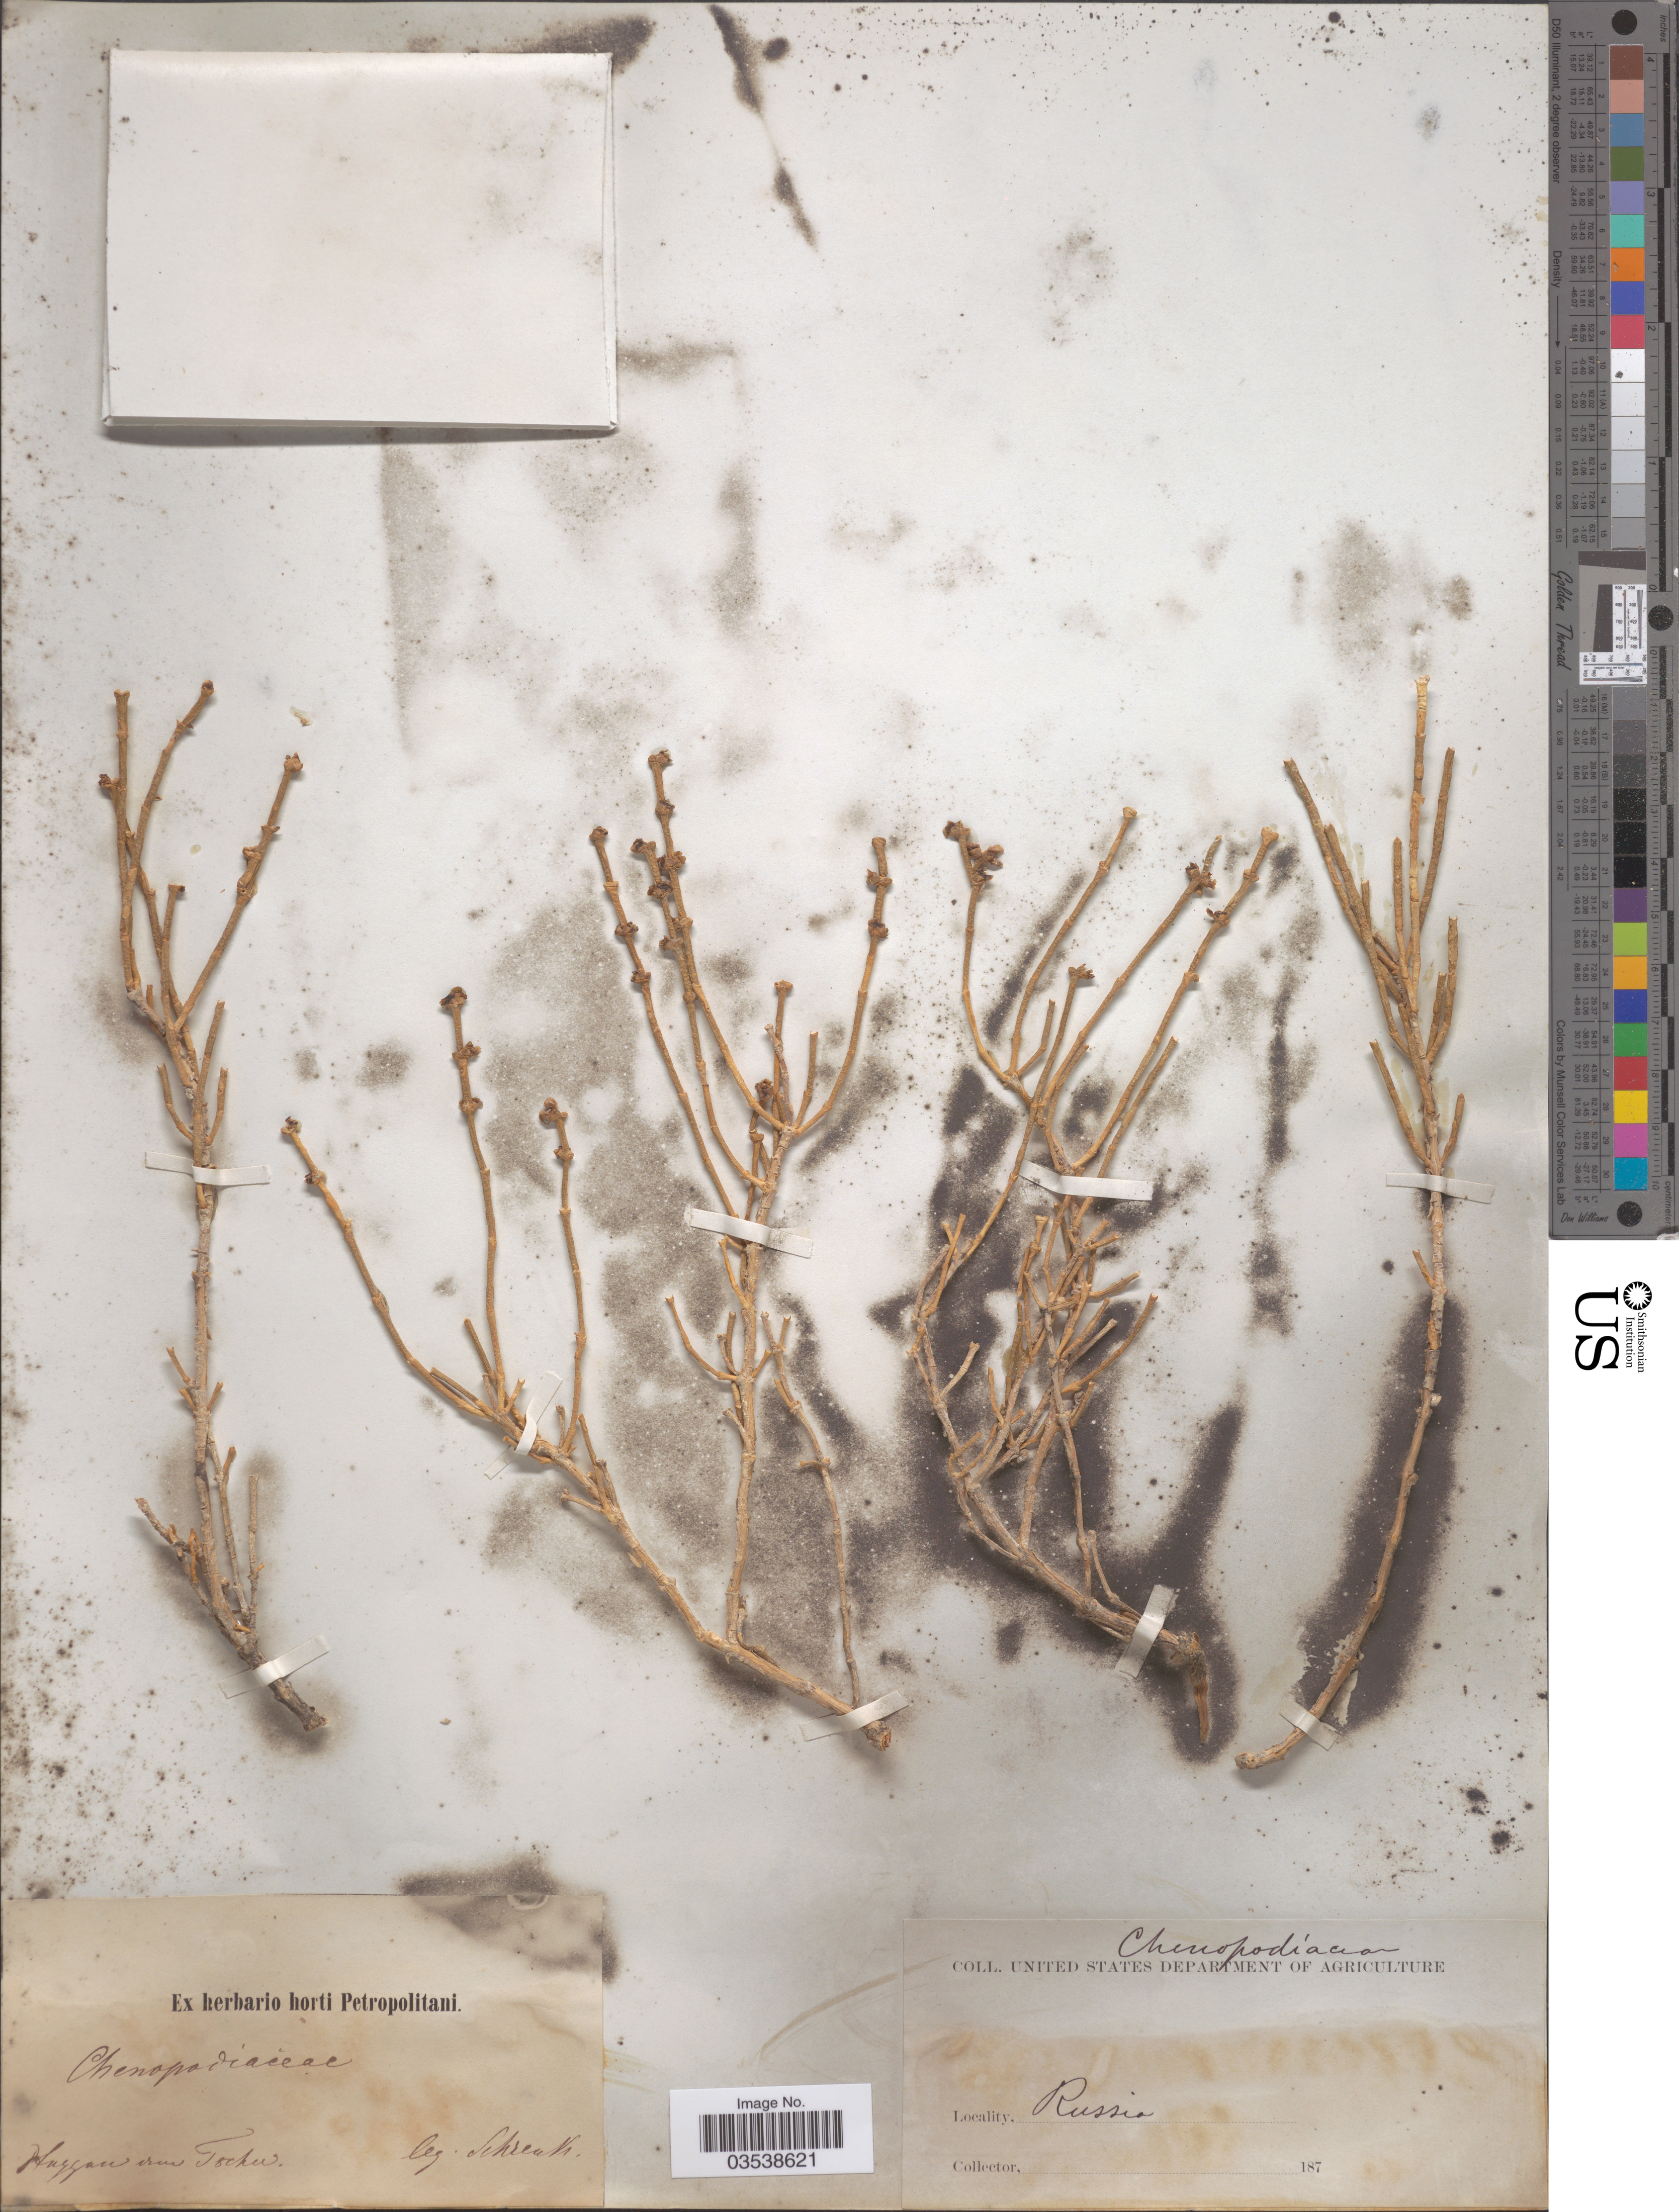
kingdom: Plantae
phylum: Tracheophyta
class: Magnoliopsida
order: Caryophyllales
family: Amaranthaceae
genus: Anabasis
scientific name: Anabasis sp.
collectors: A.G. Schrenk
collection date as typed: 187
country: Kyrgyzstan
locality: Russia. Huzgen (Uzgen) am Tschu (Chu).